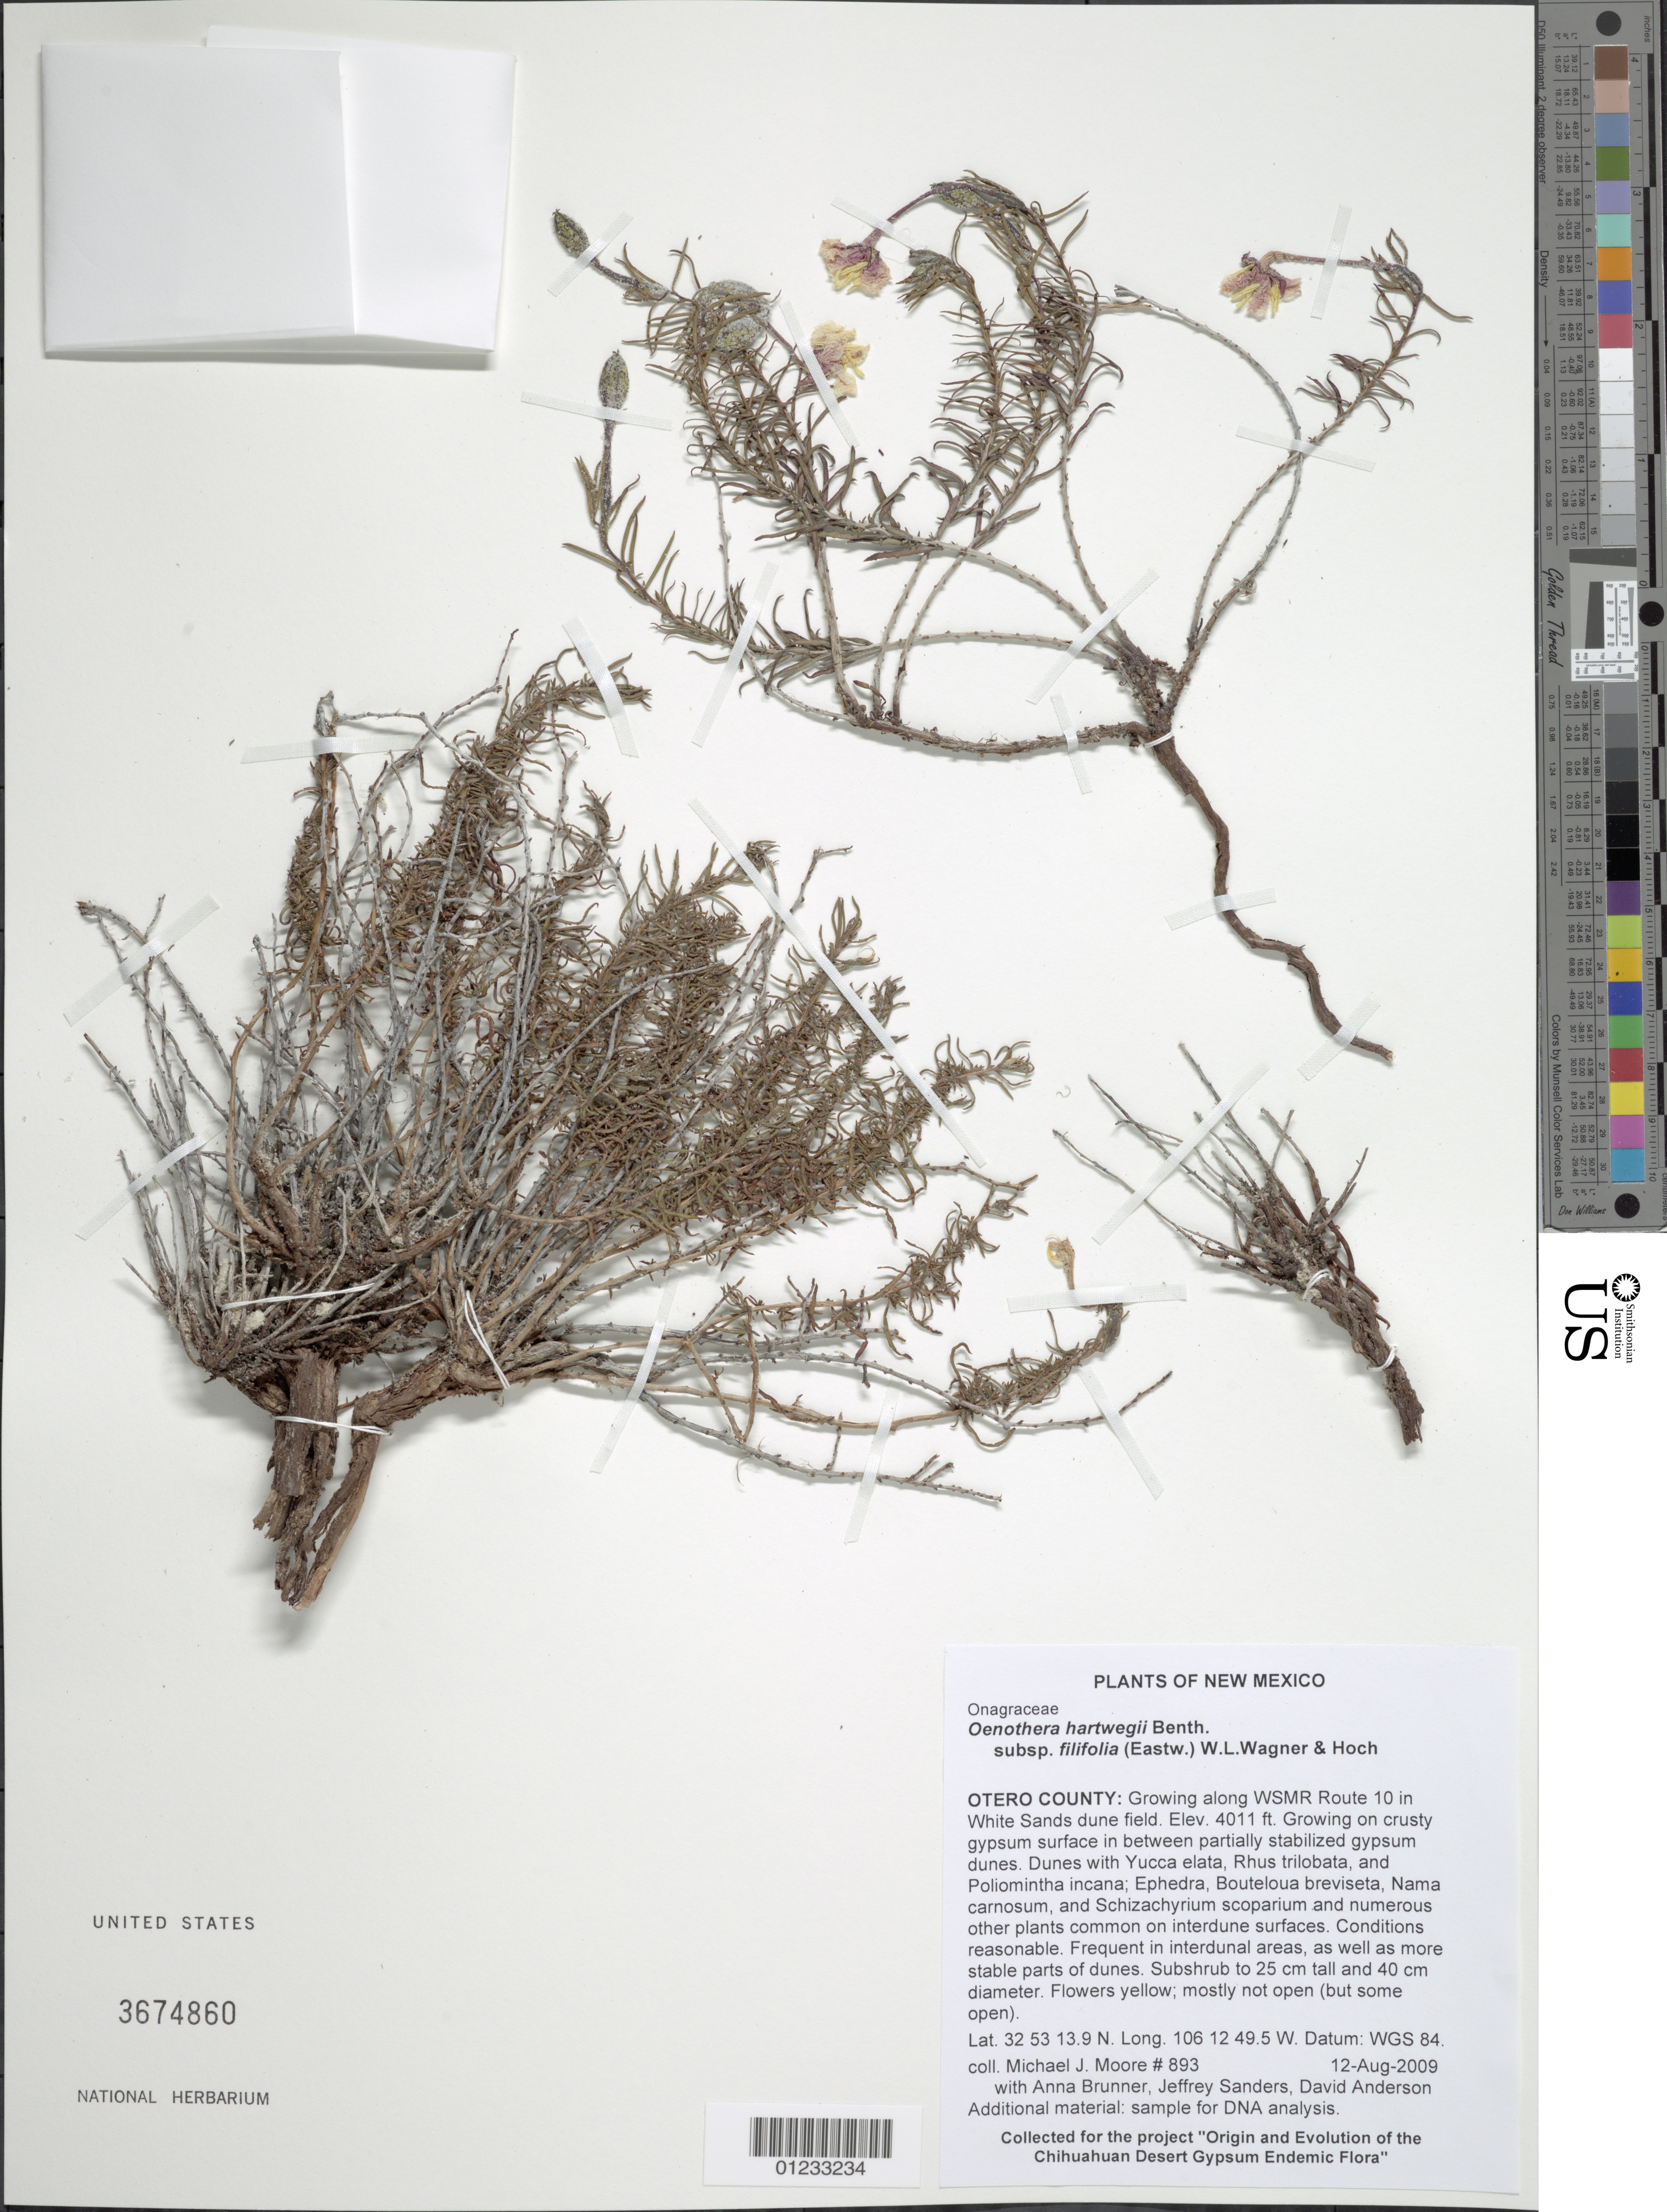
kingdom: Plantae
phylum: Tracheophyta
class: Magnoliopsida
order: Myrtales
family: Onagraceae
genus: Oenothera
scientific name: Oenothera hartwegii subsp. filifolia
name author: (Eastw.) W.L. Wagner & Hoch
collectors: M. J. Moore, A. Brunner, J. Sanders & D. Anderson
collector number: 893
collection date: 2005-08-11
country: United States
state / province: New Mexico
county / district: Otero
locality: Growing along WSMR Route 10 in White Sands dune field.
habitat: Growing on crusty gypsum surface in between partially stabilized gypsum dunes. Dunes with Yucca elata, Rhus trilobata, and Poliomintha incana; Ephedra, Bouteloua breviseta, Nama carnosum, and Schizachyrium scoparium and numerous other plants common on in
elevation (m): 1223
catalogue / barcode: US 3674860